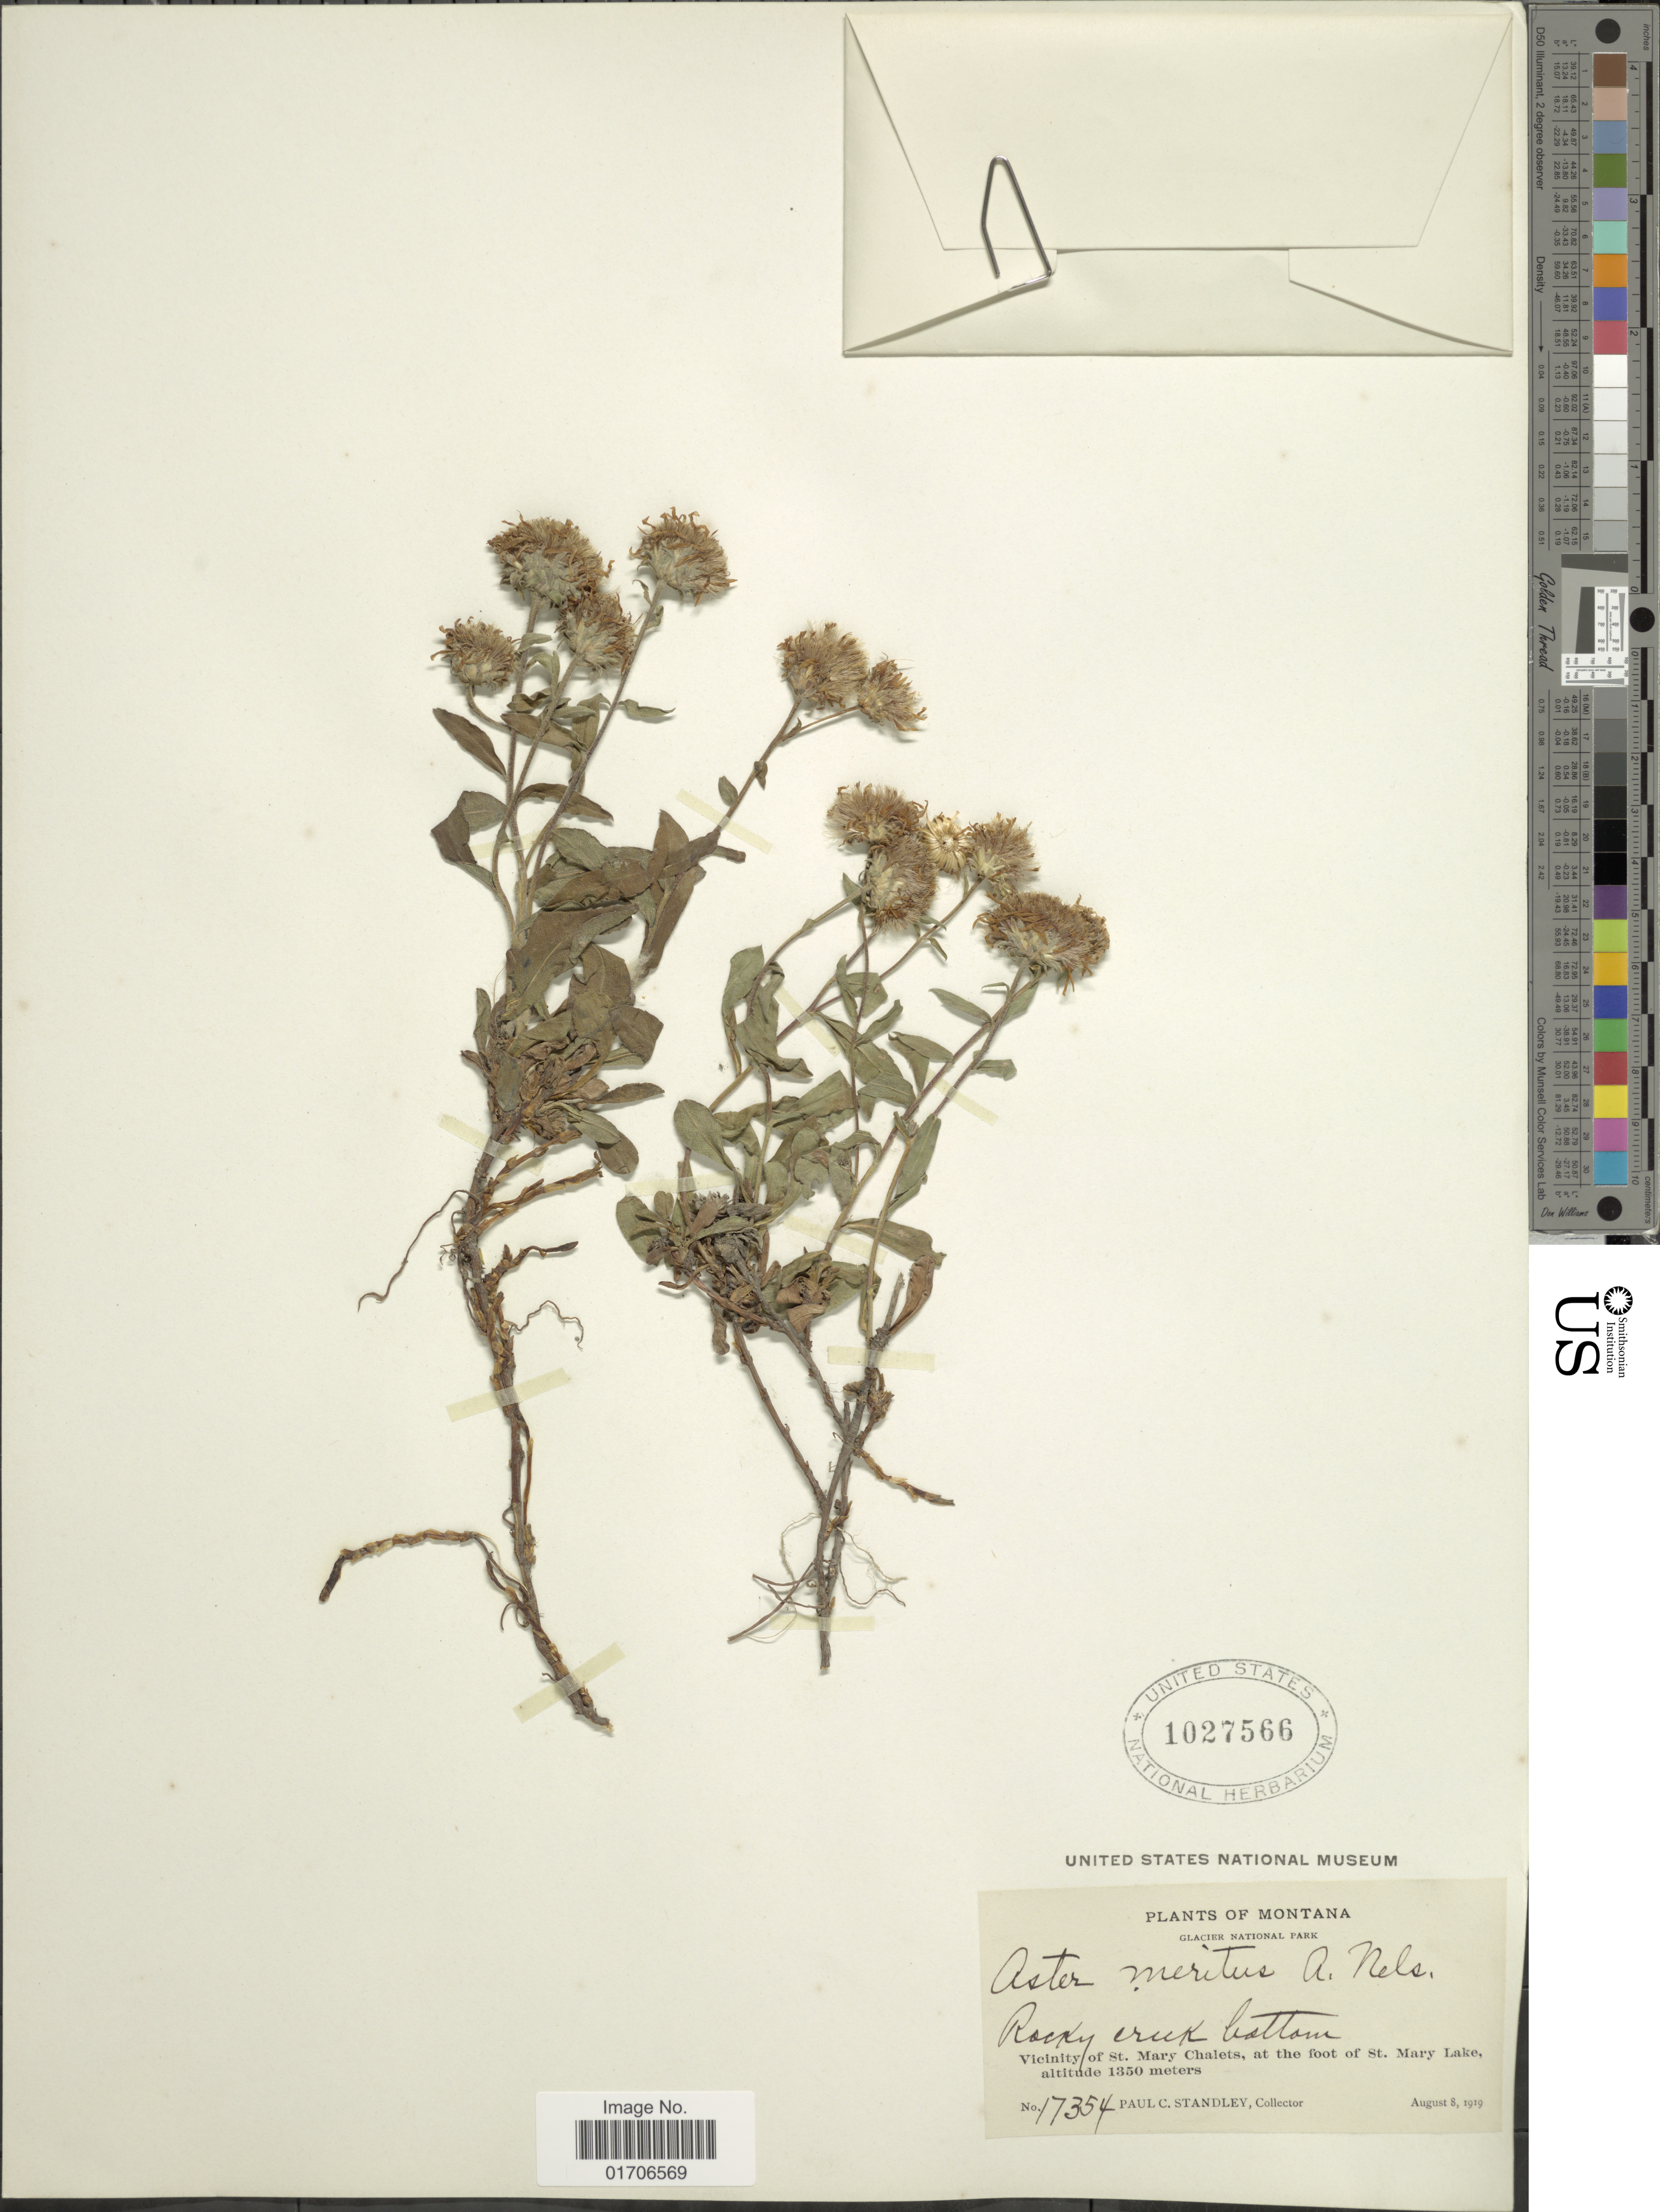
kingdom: Plantae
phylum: Tracheophyta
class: Magnoliopsida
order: Asterales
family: Asteraceae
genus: Eurybia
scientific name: Eurybia merita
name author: (A. Nelson) G.L. Nesom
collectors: P. C. Standley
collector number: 17354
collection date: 1919-08-08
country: United States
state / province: Montana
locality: Glacier National Park. Vicinity of St. Mary Chalets, at the foot of St. Mary Lake.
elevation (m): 1350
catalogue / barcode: US 1027566